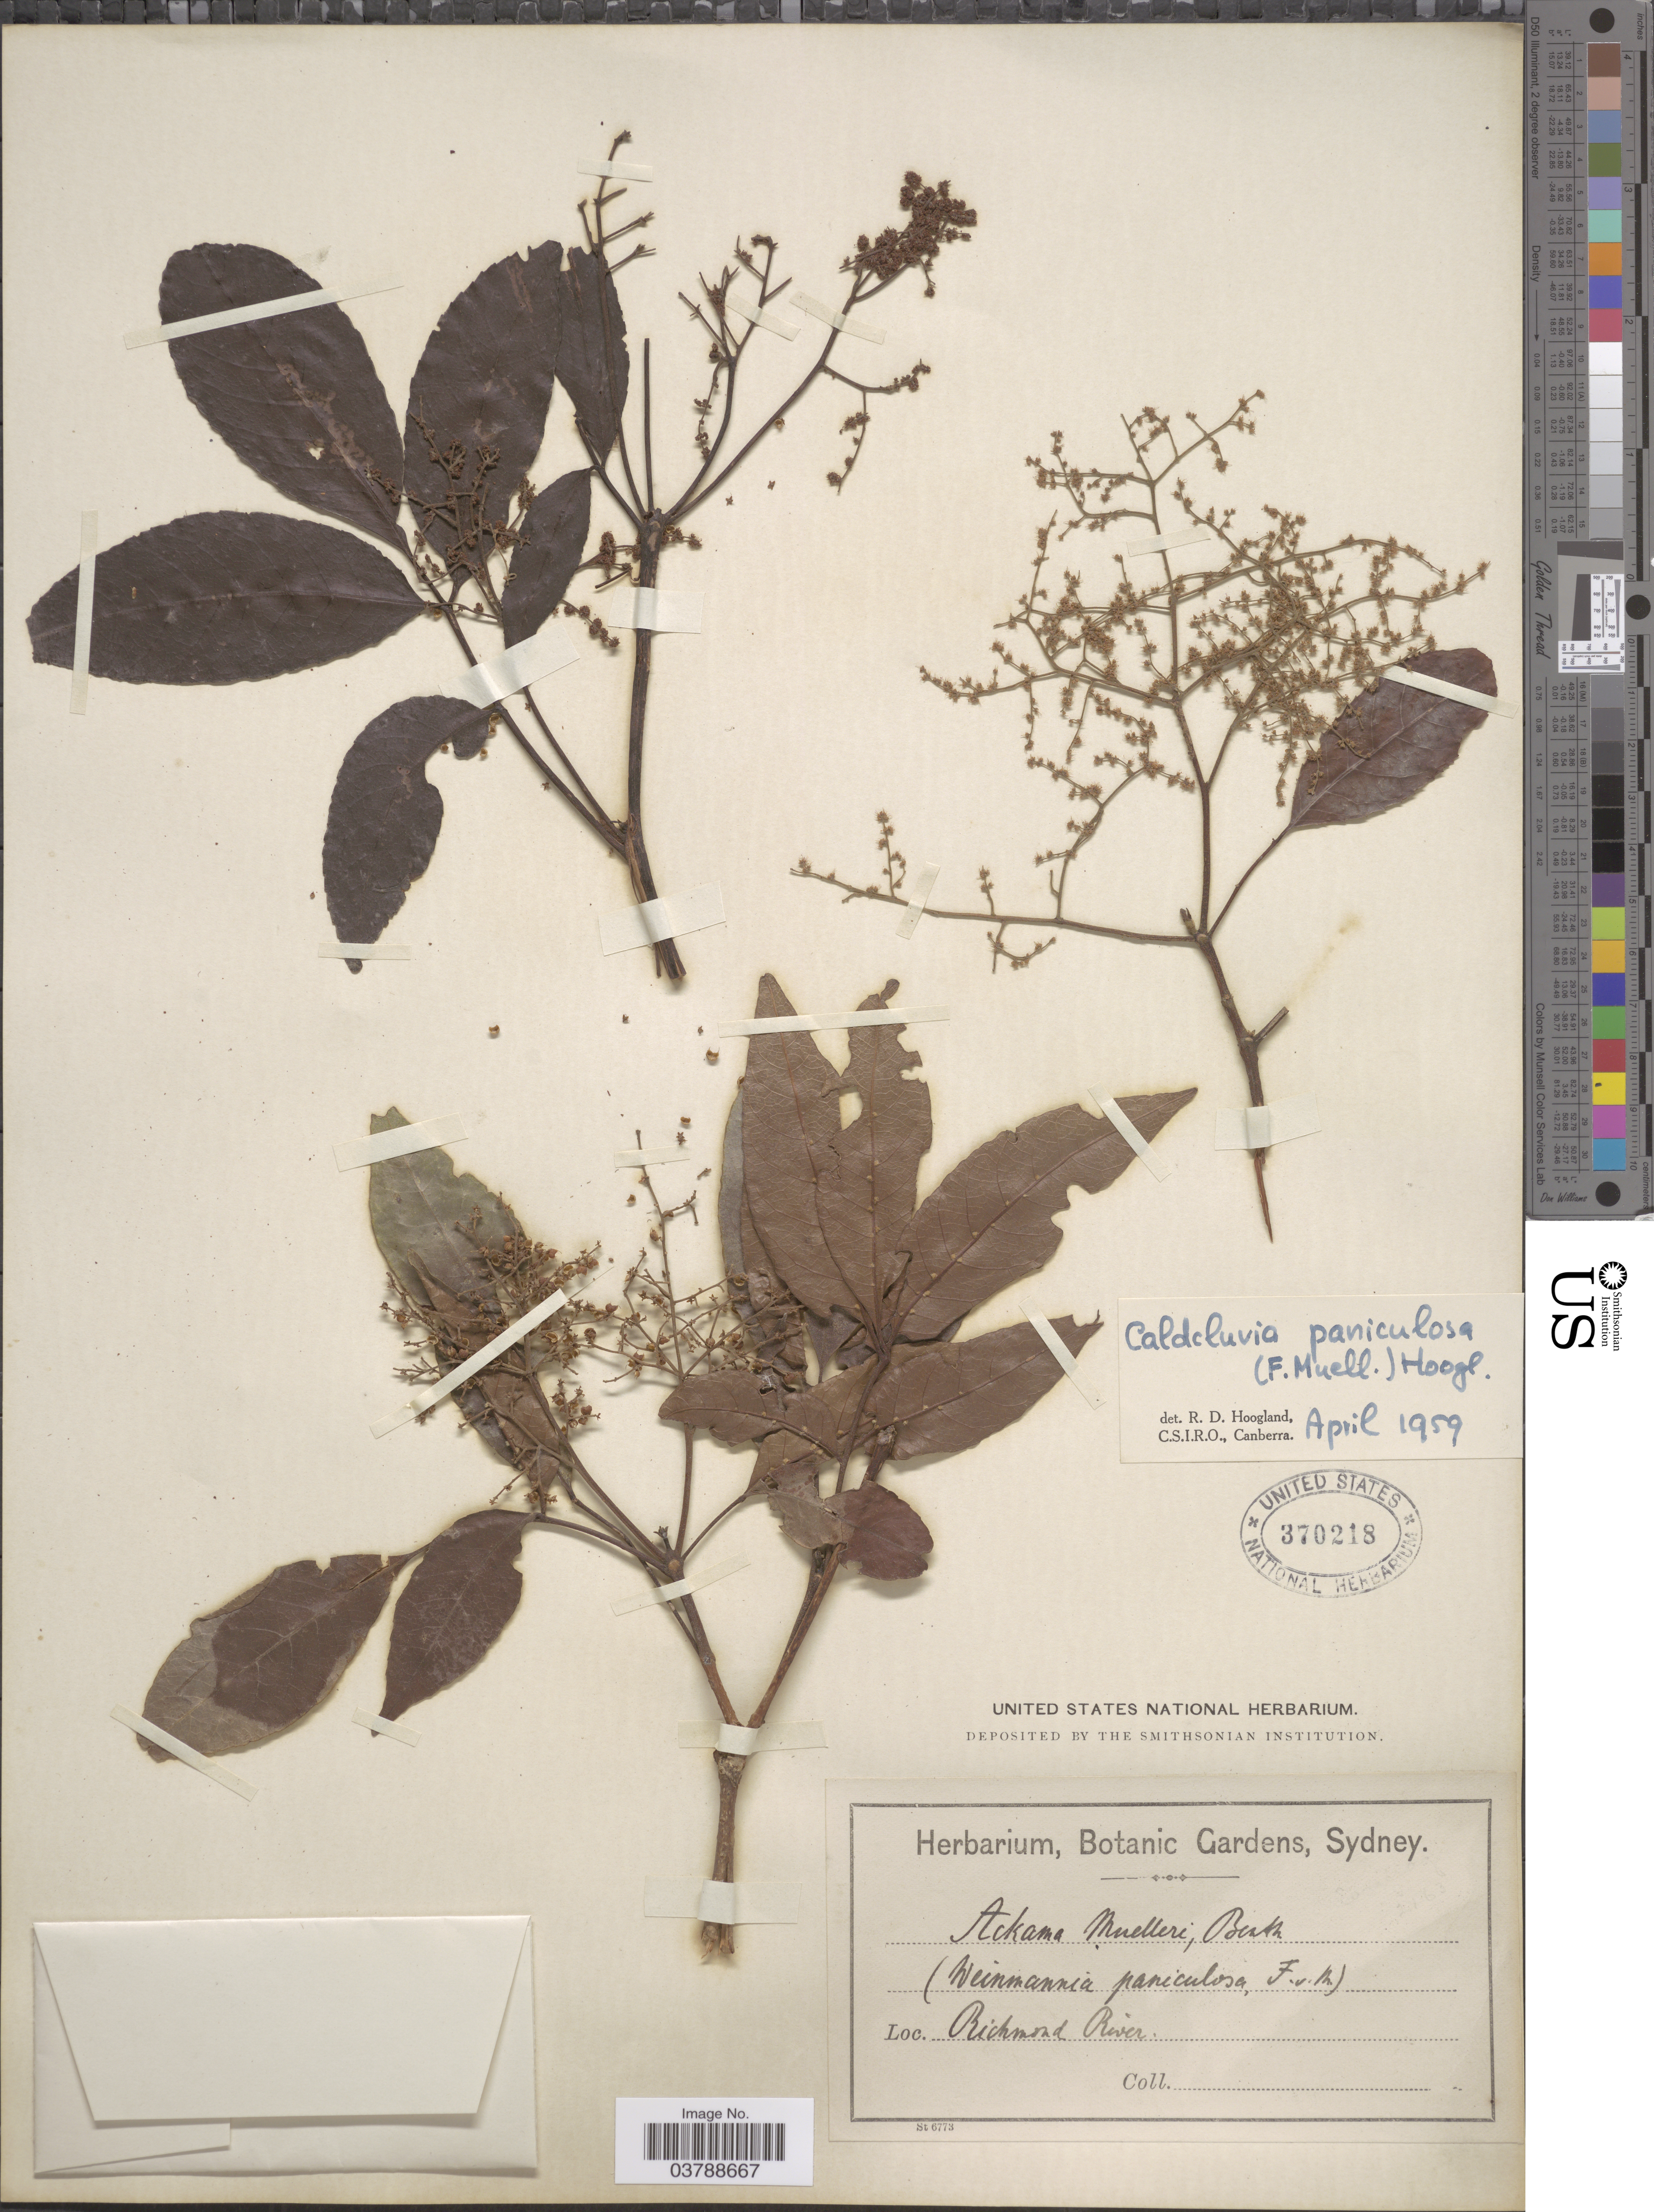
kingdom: Plantae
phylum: Tracheophyta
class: Magnoliopsida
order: Oxalidales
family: Cunoniaceae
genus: Caldcluvia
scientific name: Caldcluvia paniculosa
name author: Hoogland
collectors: ex Herb. Bot. Gard. Sydney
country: Australia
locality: Richmond River.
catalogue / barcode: US 370218